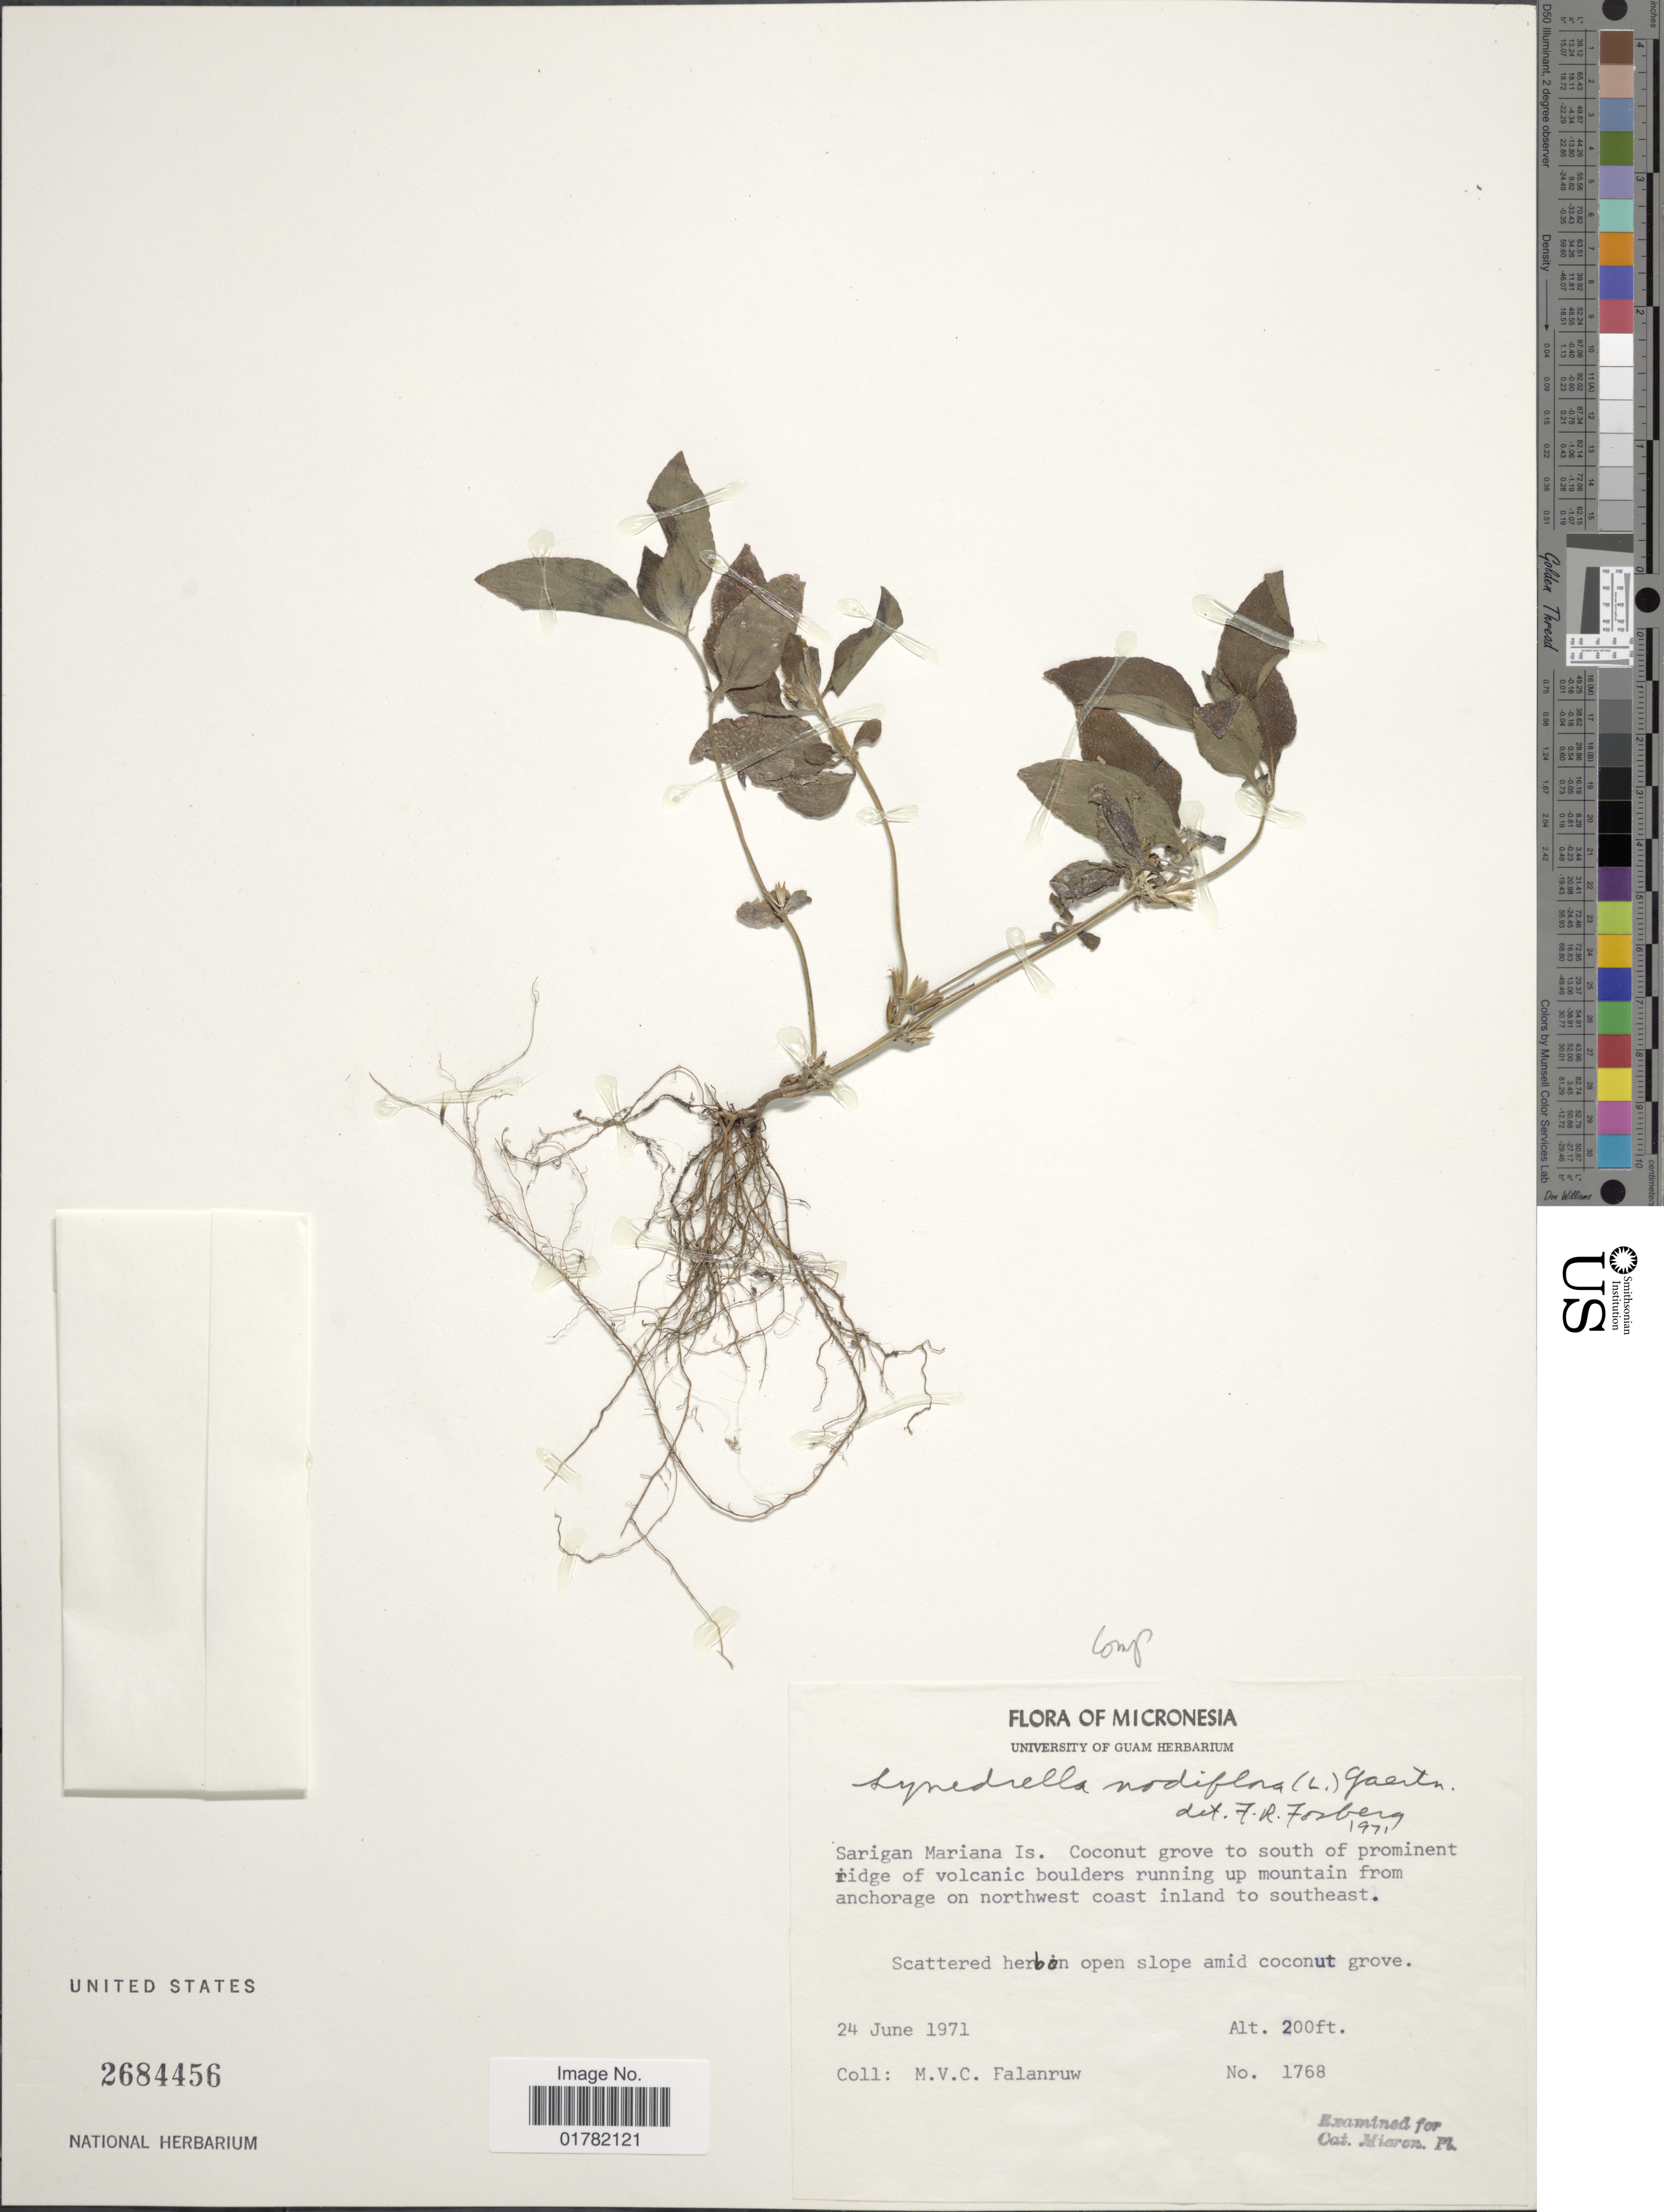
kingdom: Plantae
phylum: Tracheophyta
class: Magnoliopsida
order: Asterales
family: Asteraceae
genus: Synedrella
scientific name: Synedrella nodiflora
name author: (L.) Gaertn.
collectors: M. V. Falanruw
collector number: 1768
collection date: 1971-06-24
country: Micronesia, Federated States of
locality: Sarigam Mariana Islands. Coconut grove to south of prominent ridge of volcanic boulders running up mountain from anchorage on northwest coast inland to southeast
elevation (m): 61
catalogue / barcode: US 2684456